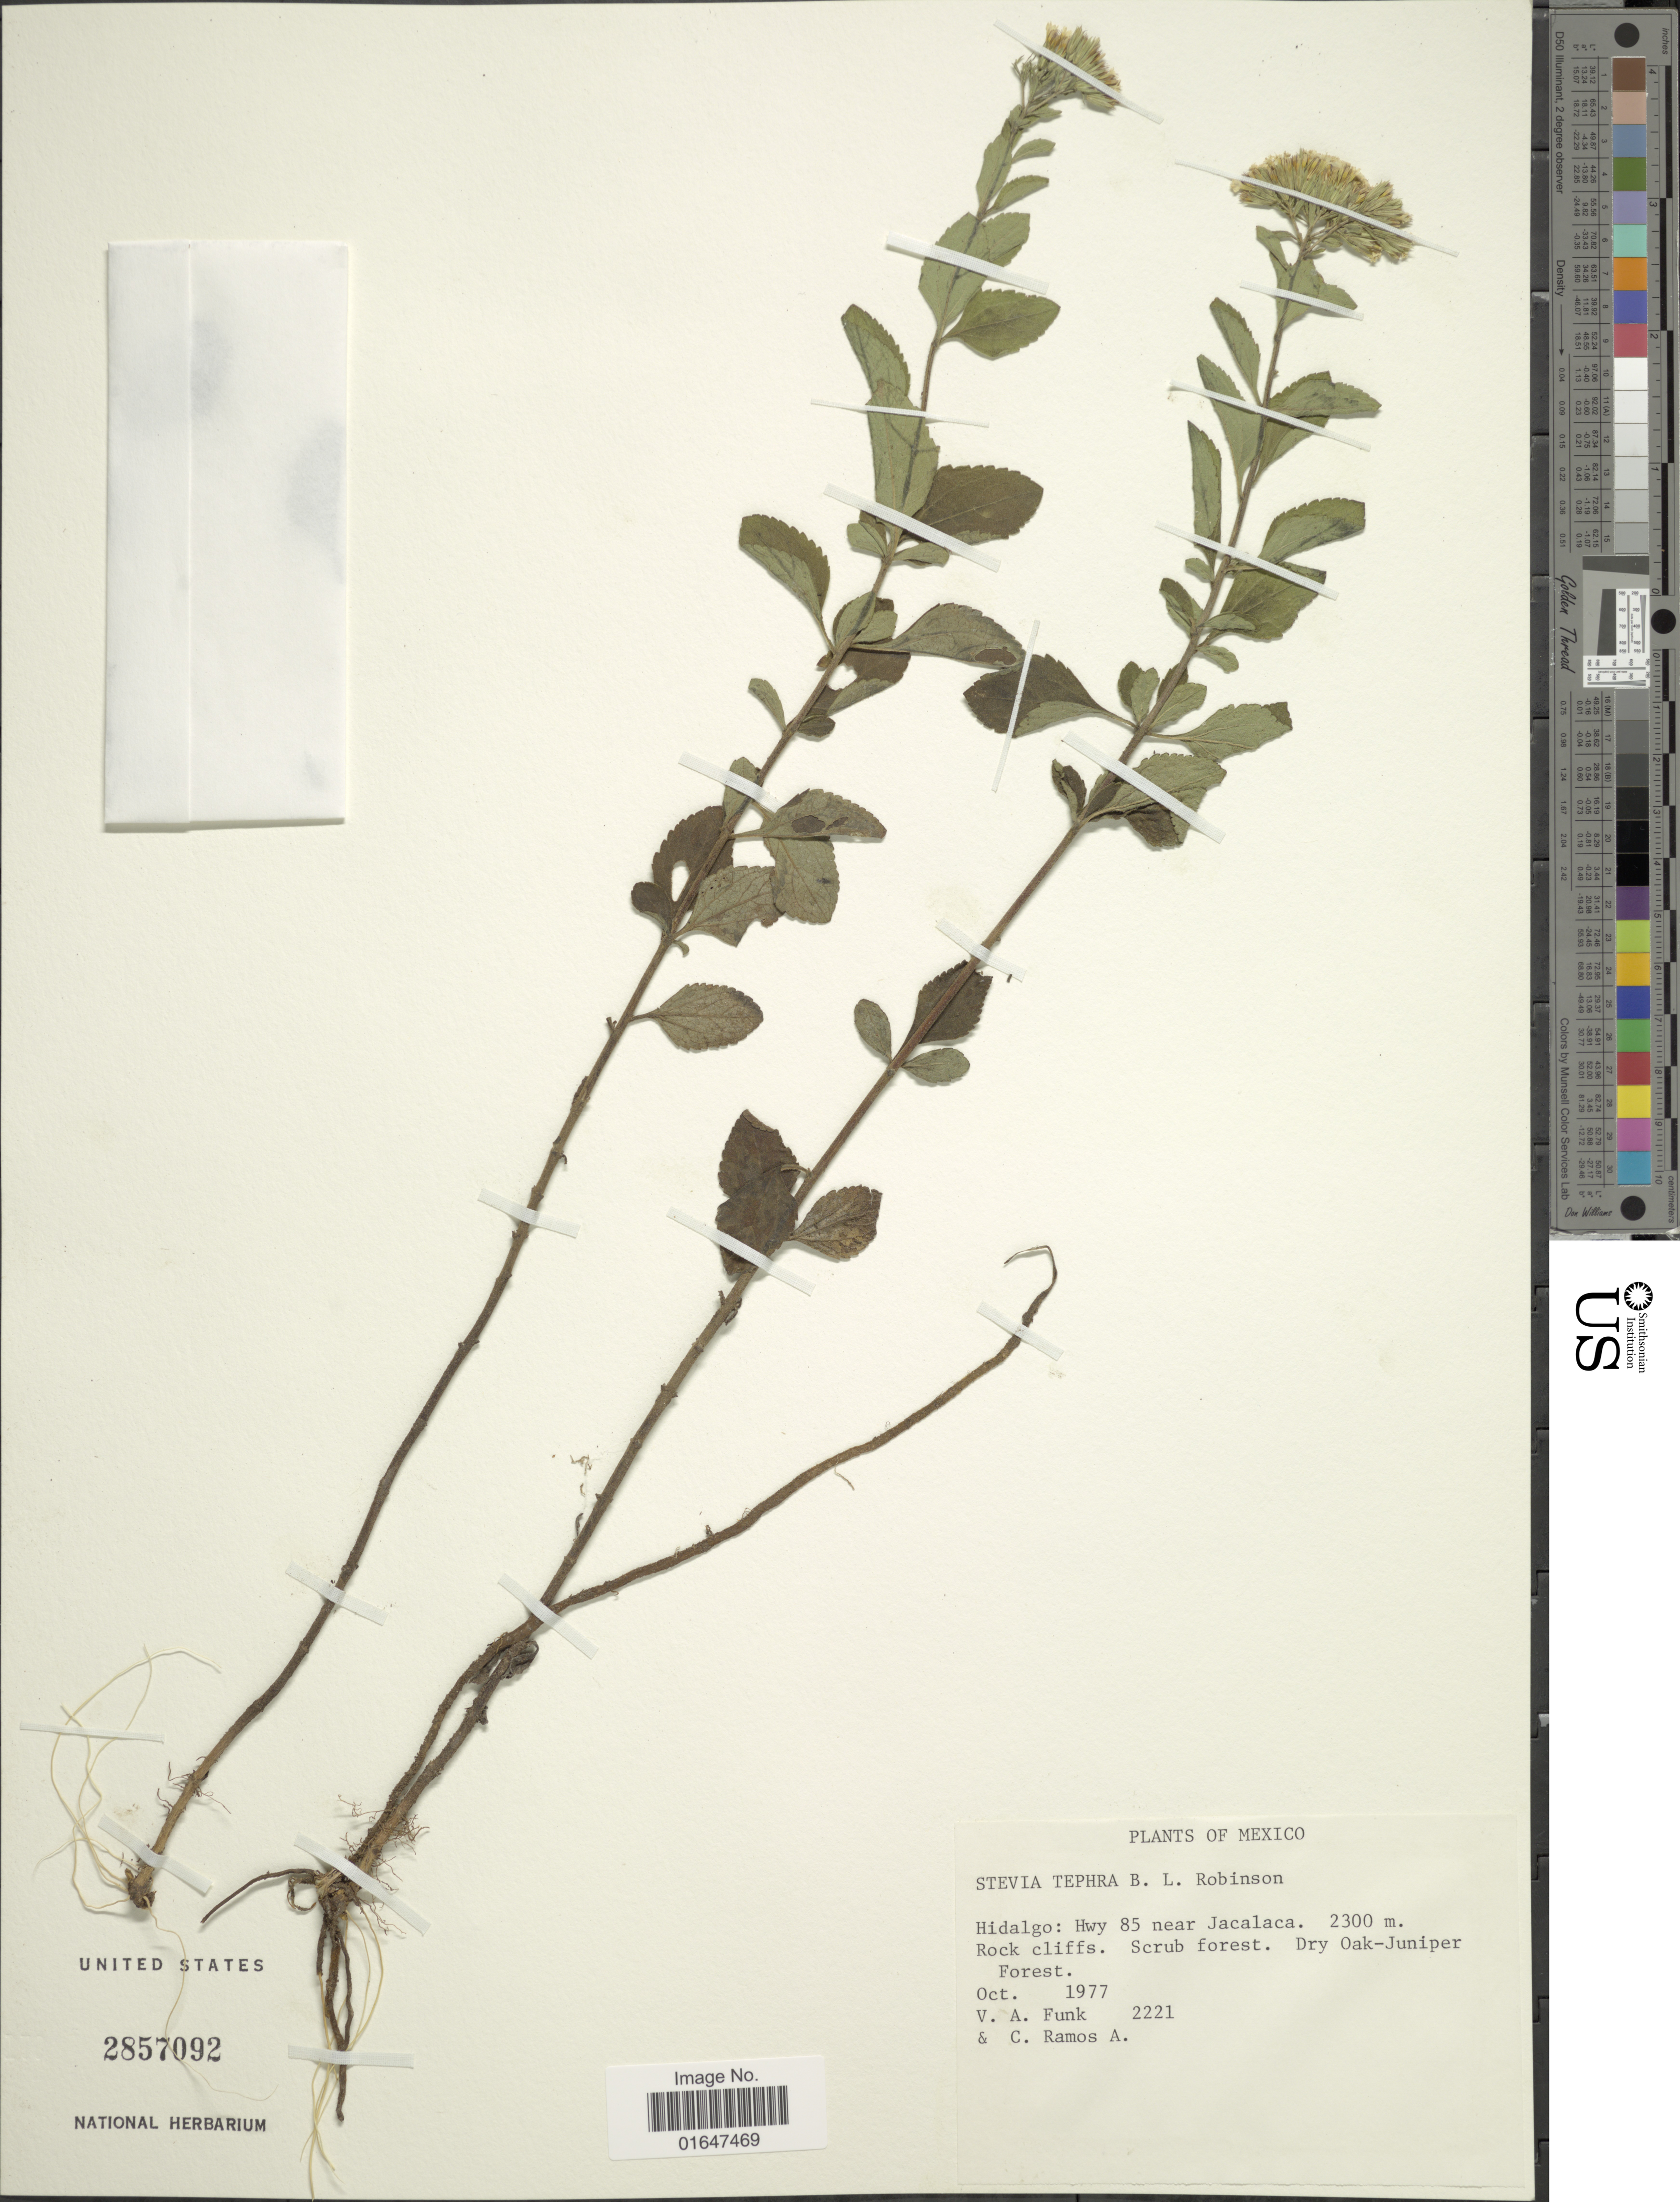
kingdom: Plantae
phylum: Tracheophyta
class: Magnoliopsida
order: Asterales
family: Asteraceae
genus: Stevia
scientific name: Stevia tephra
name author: B.L. Rob.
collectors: V. Funk & C. Ramos A.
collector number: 2221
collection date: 1977-10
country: Mexico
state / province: Hidalgo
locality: Hwy 85 near Jacalaca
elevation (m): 2300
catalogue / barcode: US 2857092